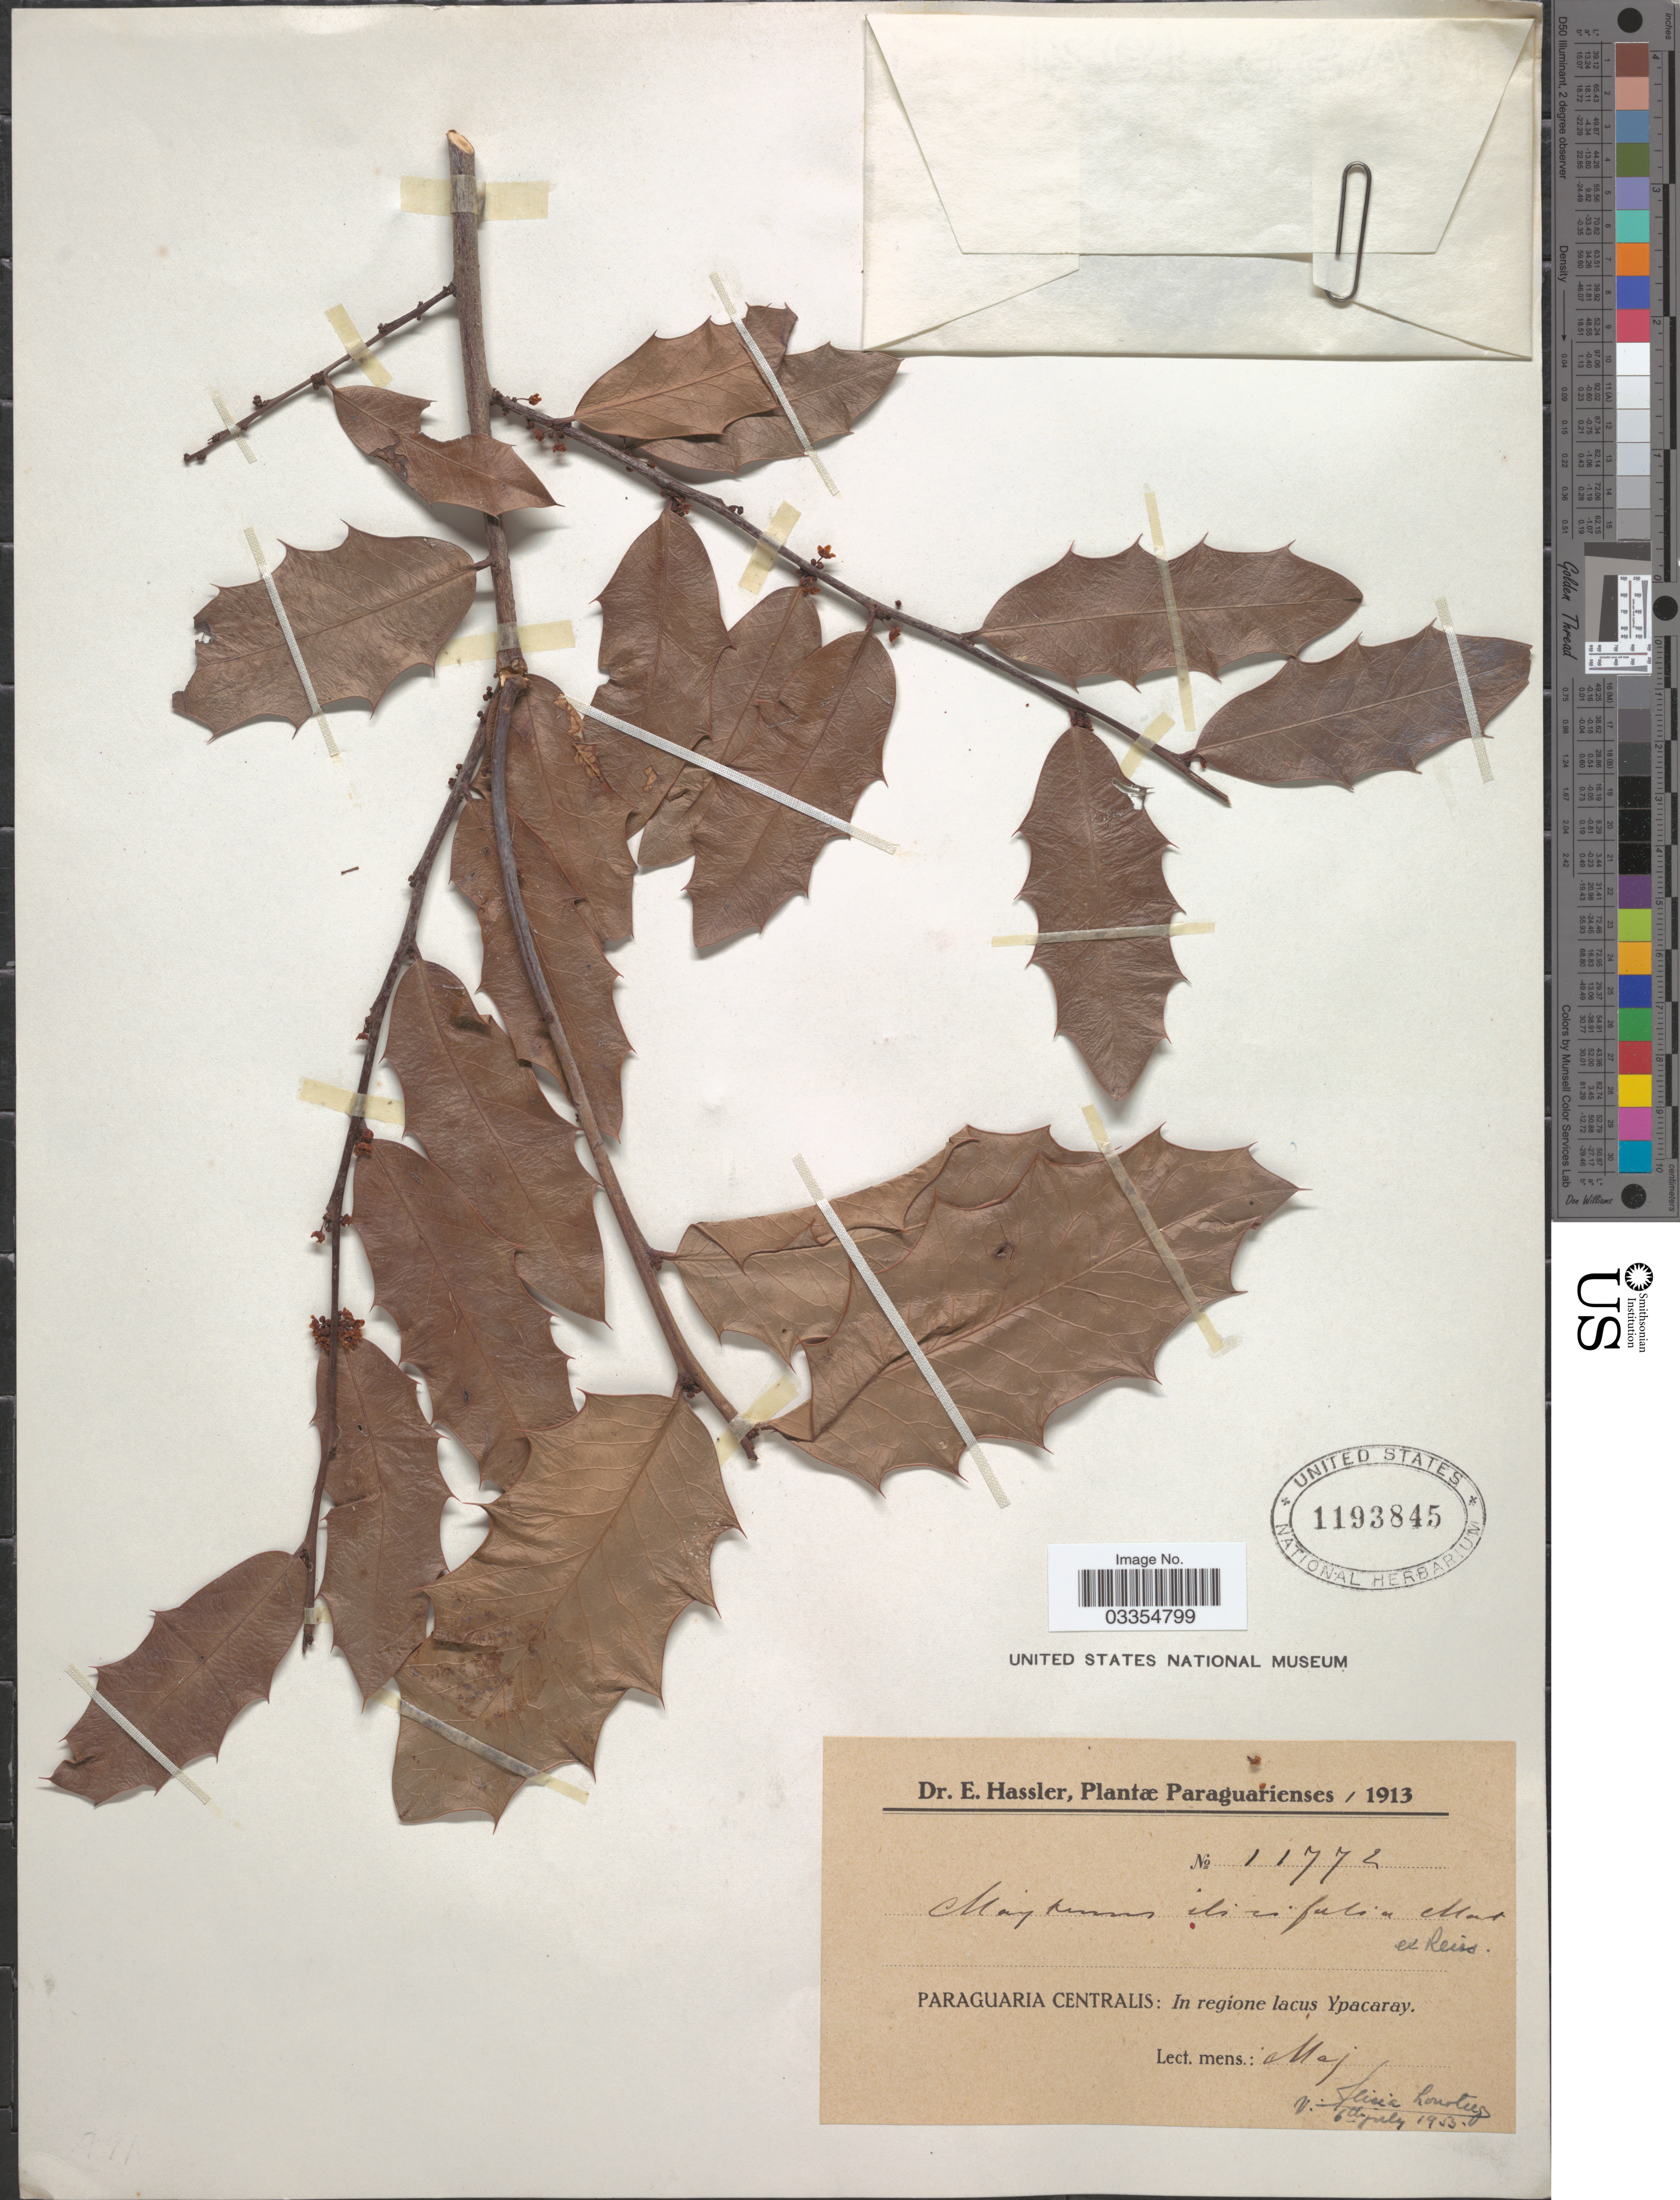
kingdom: Plantae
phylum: Tracheophyta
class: Magnoliopsida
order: Celastrales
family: Celastraceae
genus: Maytenus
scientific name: Maytenus ilicifolia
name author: (Schrad.) Planch.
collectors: E. Hassler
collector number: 11772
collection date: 1913-05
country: Paraguay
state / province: Paraguari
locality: Paraguaria Centralis: In regione lacus Ypacaray.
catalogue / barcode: US 1193845